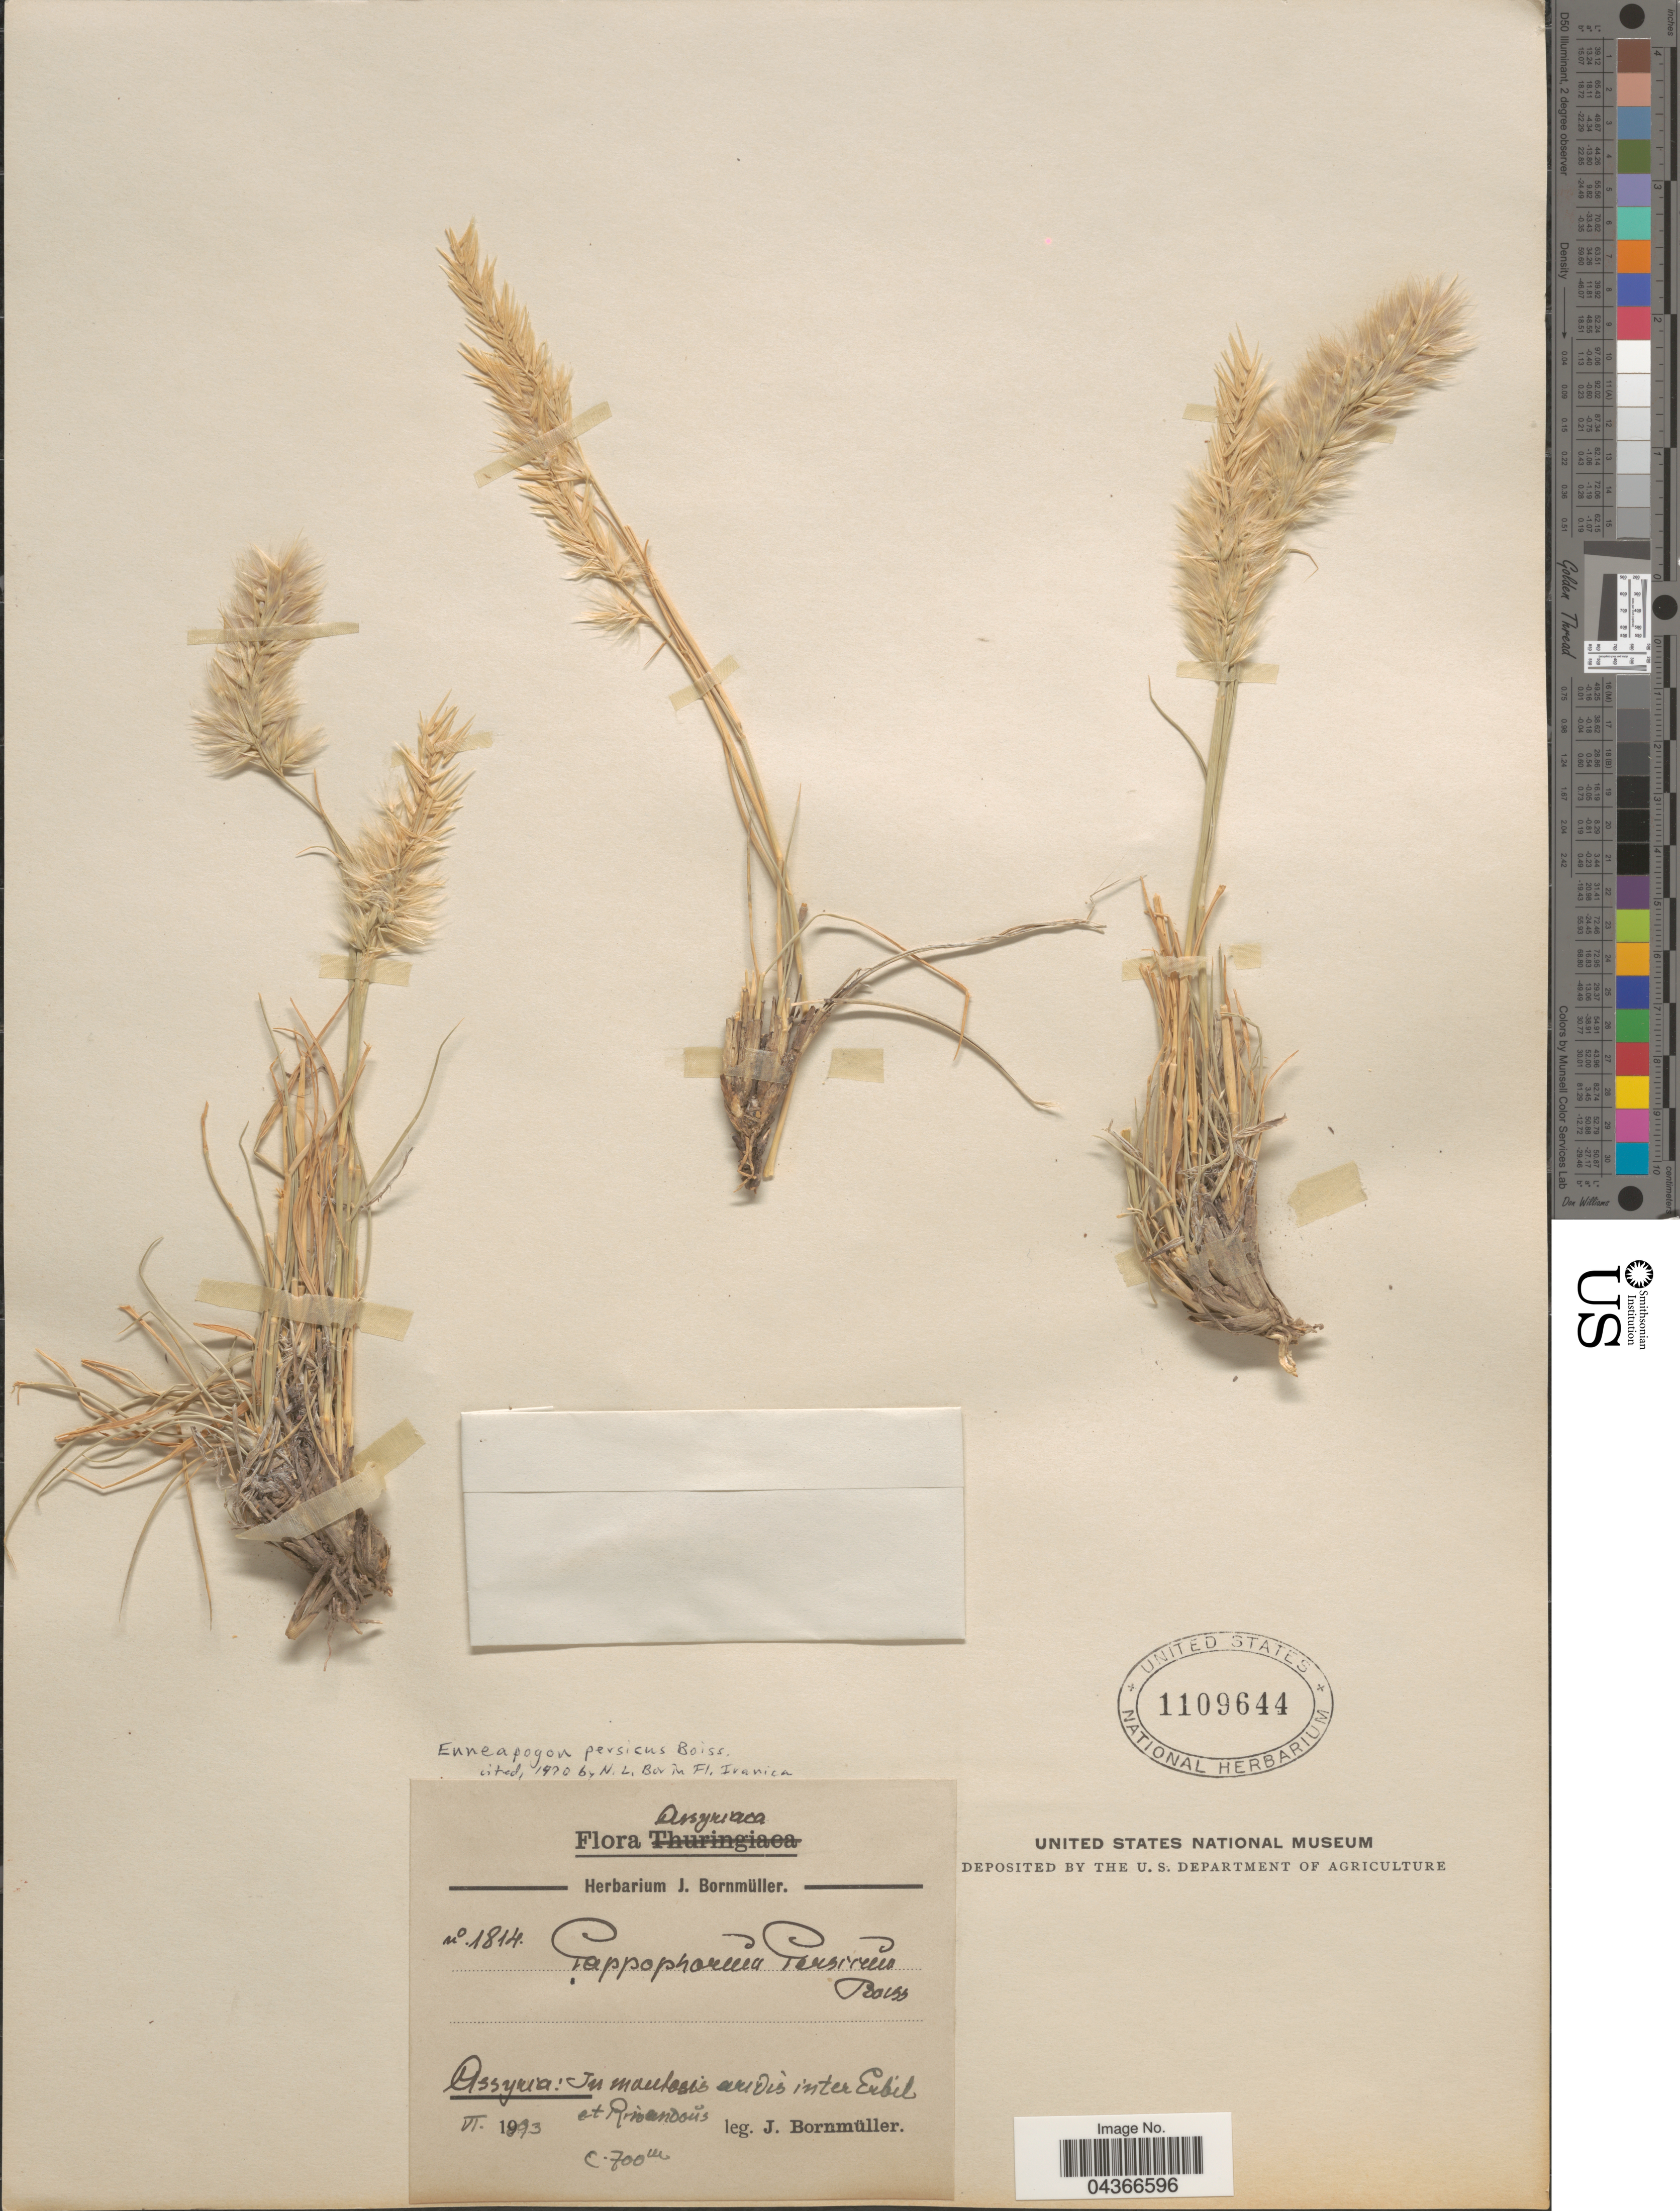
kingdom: Plantae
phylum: Tracheophyta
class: Liliopsida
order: Poales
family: Poaceae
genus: Enneapogon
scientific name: Enneapogon persicus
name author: Boiss.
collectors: J. Bornmüller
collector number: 1814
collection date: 1893-06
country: Iraq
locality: Assyriaca. Assyria: In montosis aridis inter Erbil et Riroandous.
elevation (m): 700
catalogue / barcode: US 1109644